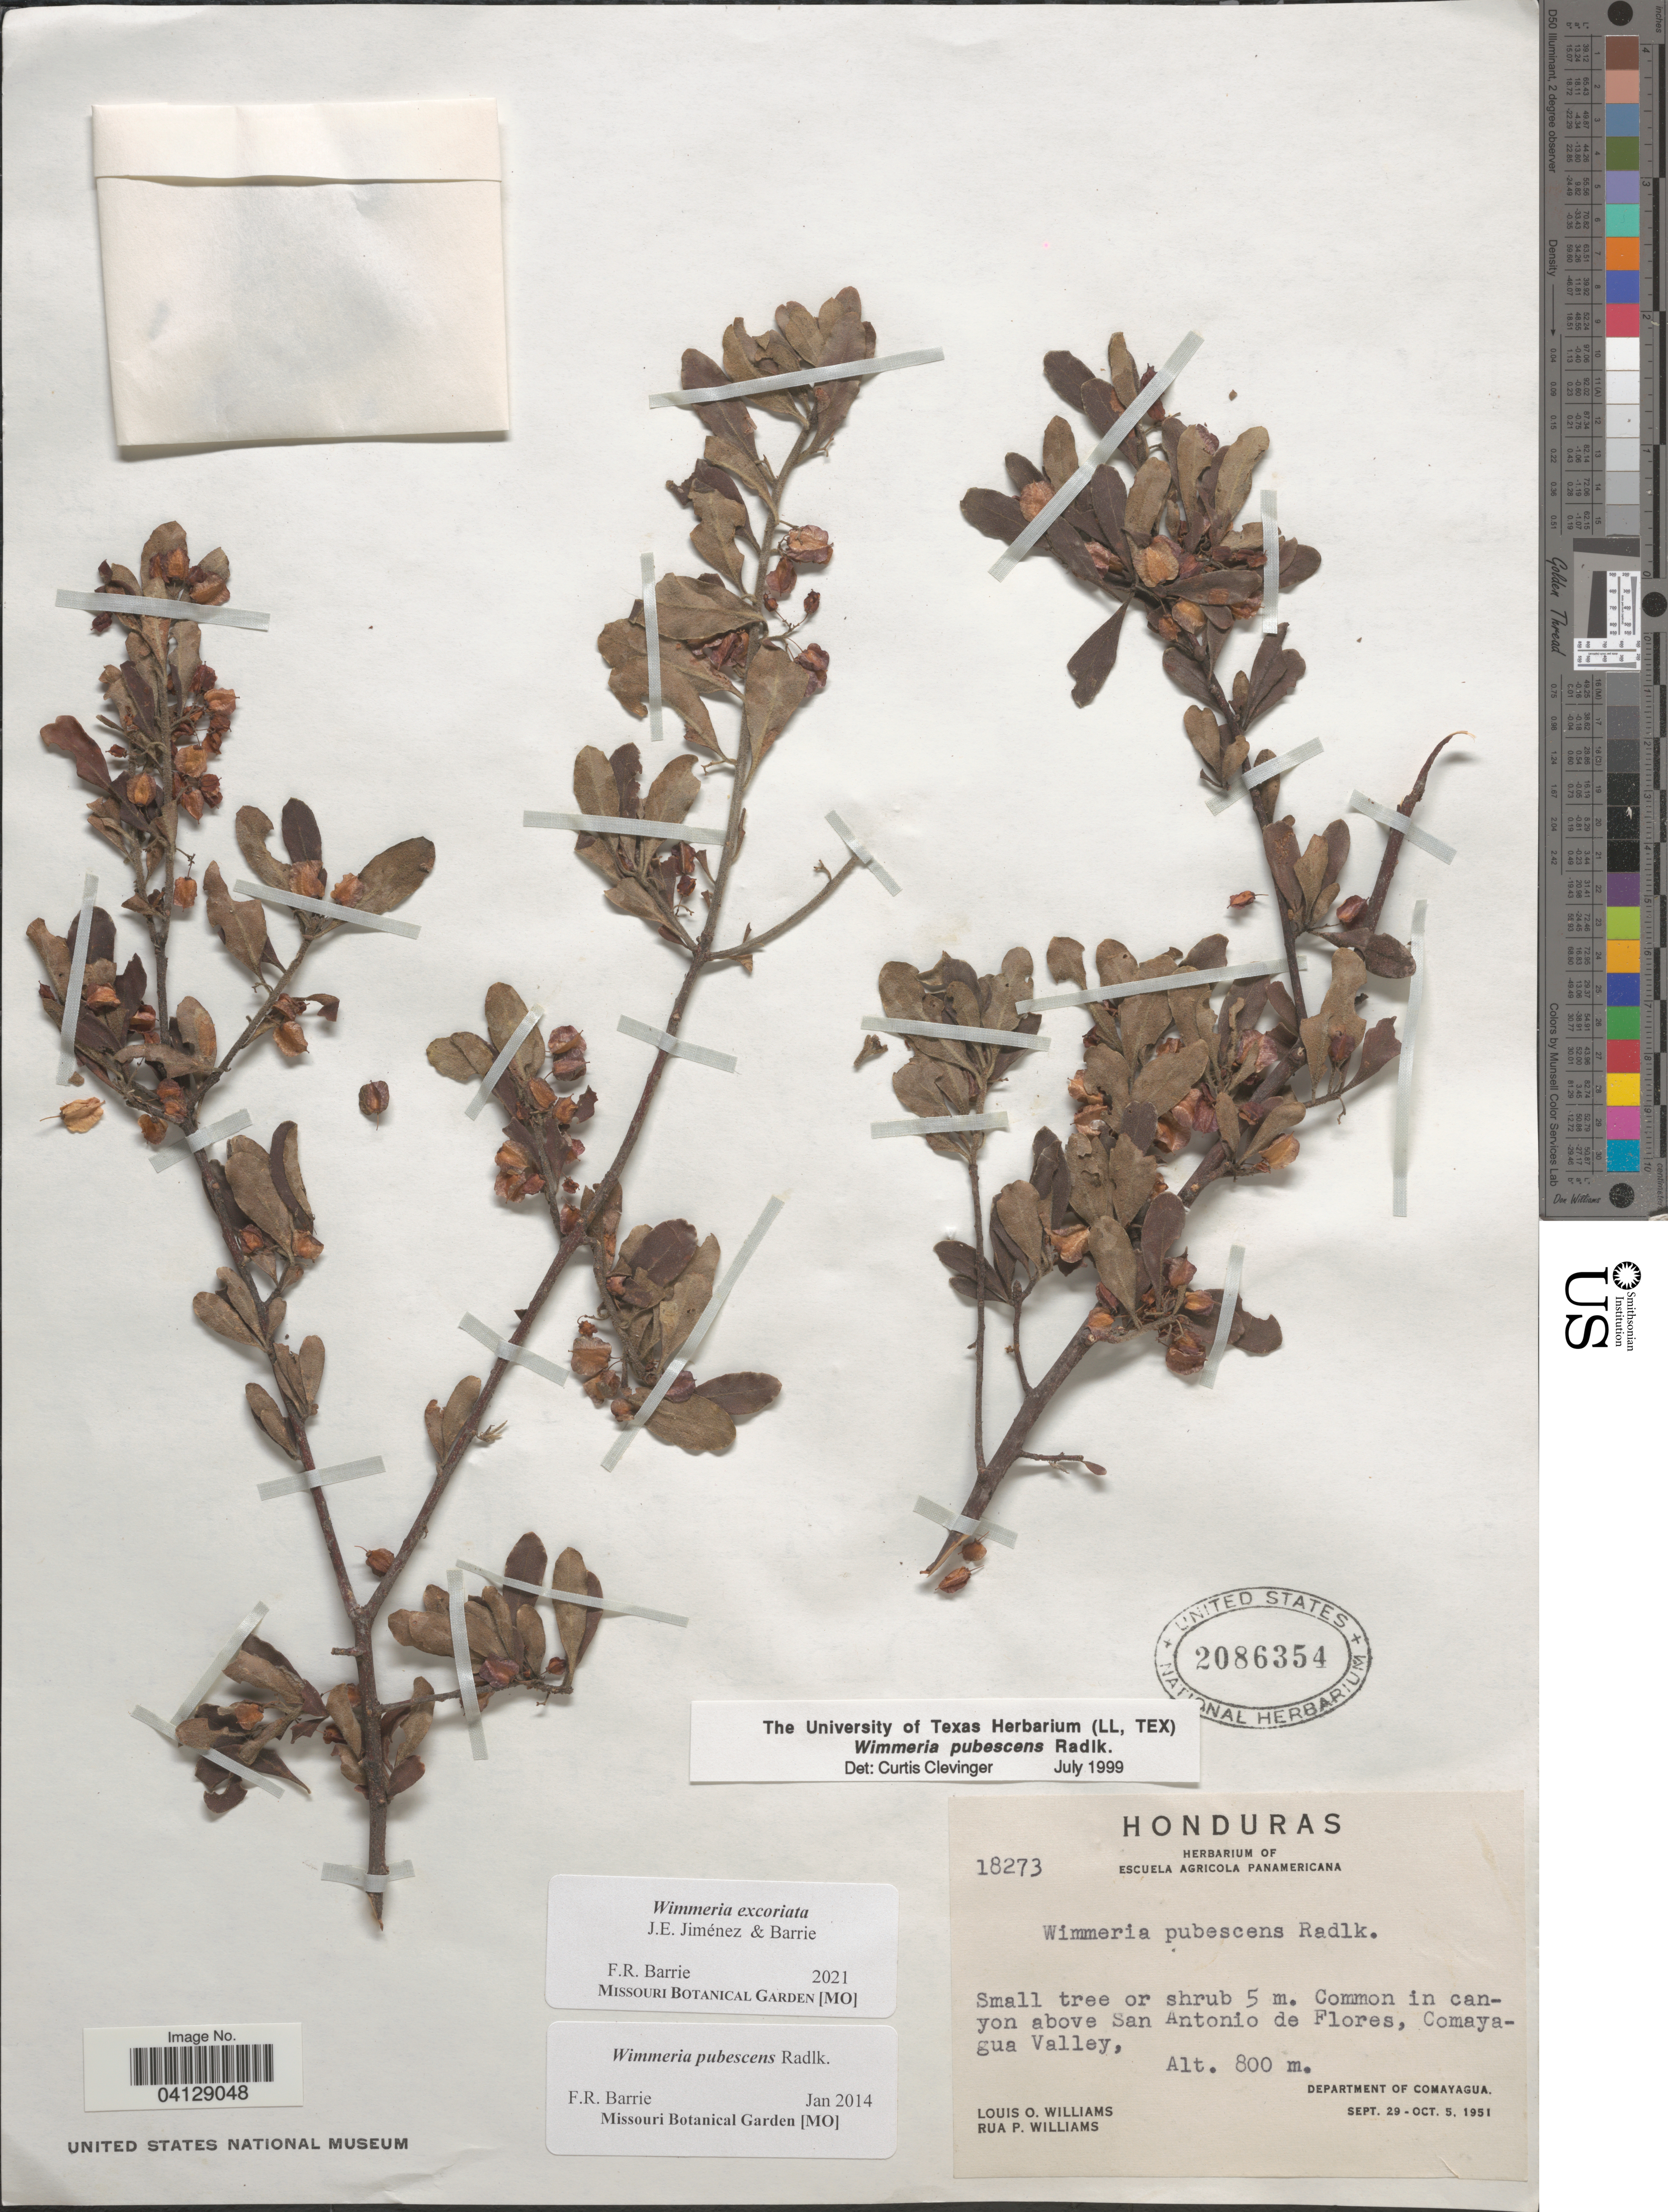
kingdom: Plantae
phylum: Tracheophyta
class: Magnoliopsida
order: Celastrales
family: Celastraceae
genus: Wimmeria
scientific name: Wimmeria excoriata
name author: J.E. Jiménez & Barrie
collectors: L. O. Williams & R. P. Williams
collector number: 18273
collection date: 1951-09-29/1951-10-05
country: Honduras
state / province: Comayagua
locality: Common in canyon above San Antonio de Flores, Comayagua Valley. Department of Comayagua.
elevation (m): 800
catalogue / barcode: US 2086354